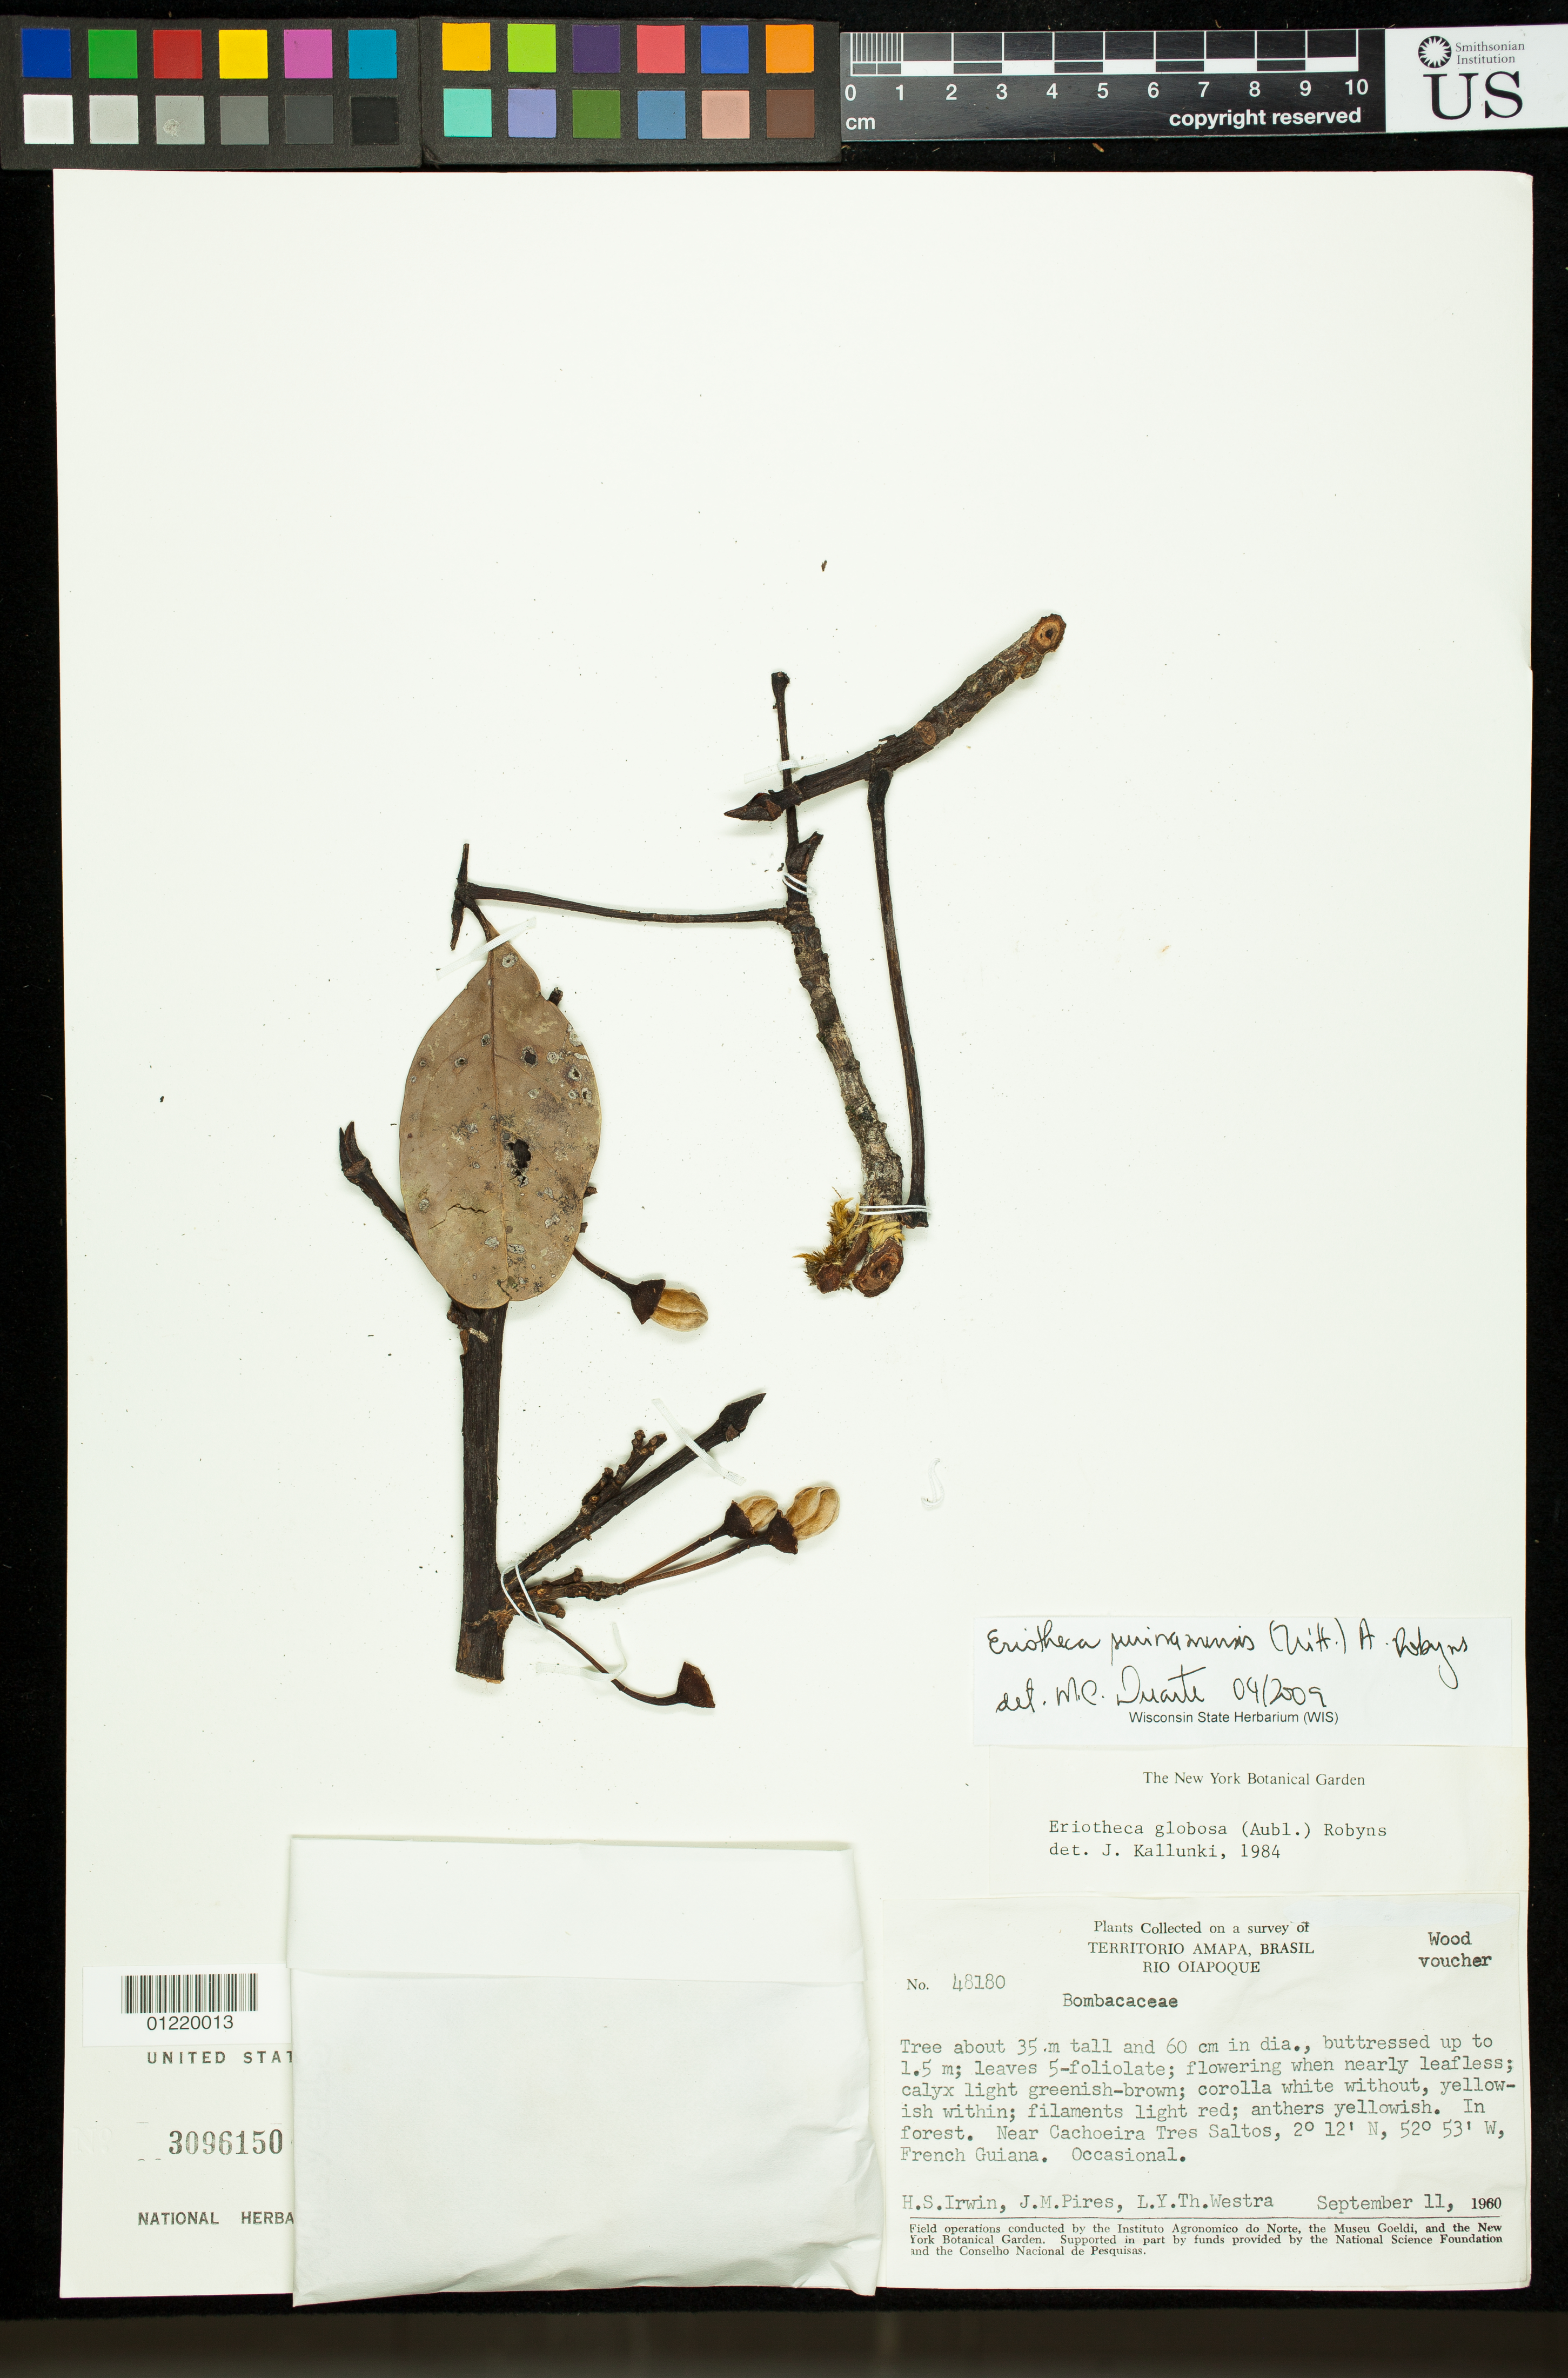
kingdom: Plantae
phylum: Tracheophyta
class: Magnoliopsida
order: Malvales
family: Malvaceae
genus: Pachira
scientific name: Pachira surinamensis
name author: (Uittien) V.N. Yoshik. & M.C. Duarte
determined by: Dorr, Laurence J., Curator (BOT), Smithsonian Institution - National Museum of Natural History (UNITED STATES)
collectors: H. Irwin, J. M. Pires & L. Y. T. Westra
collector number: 48180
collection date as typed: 9/11/1960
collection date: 1960-09-11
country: Brazil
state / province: Amapá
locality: Near Cachoeira Tres Saltos.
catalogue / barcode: US 3096150